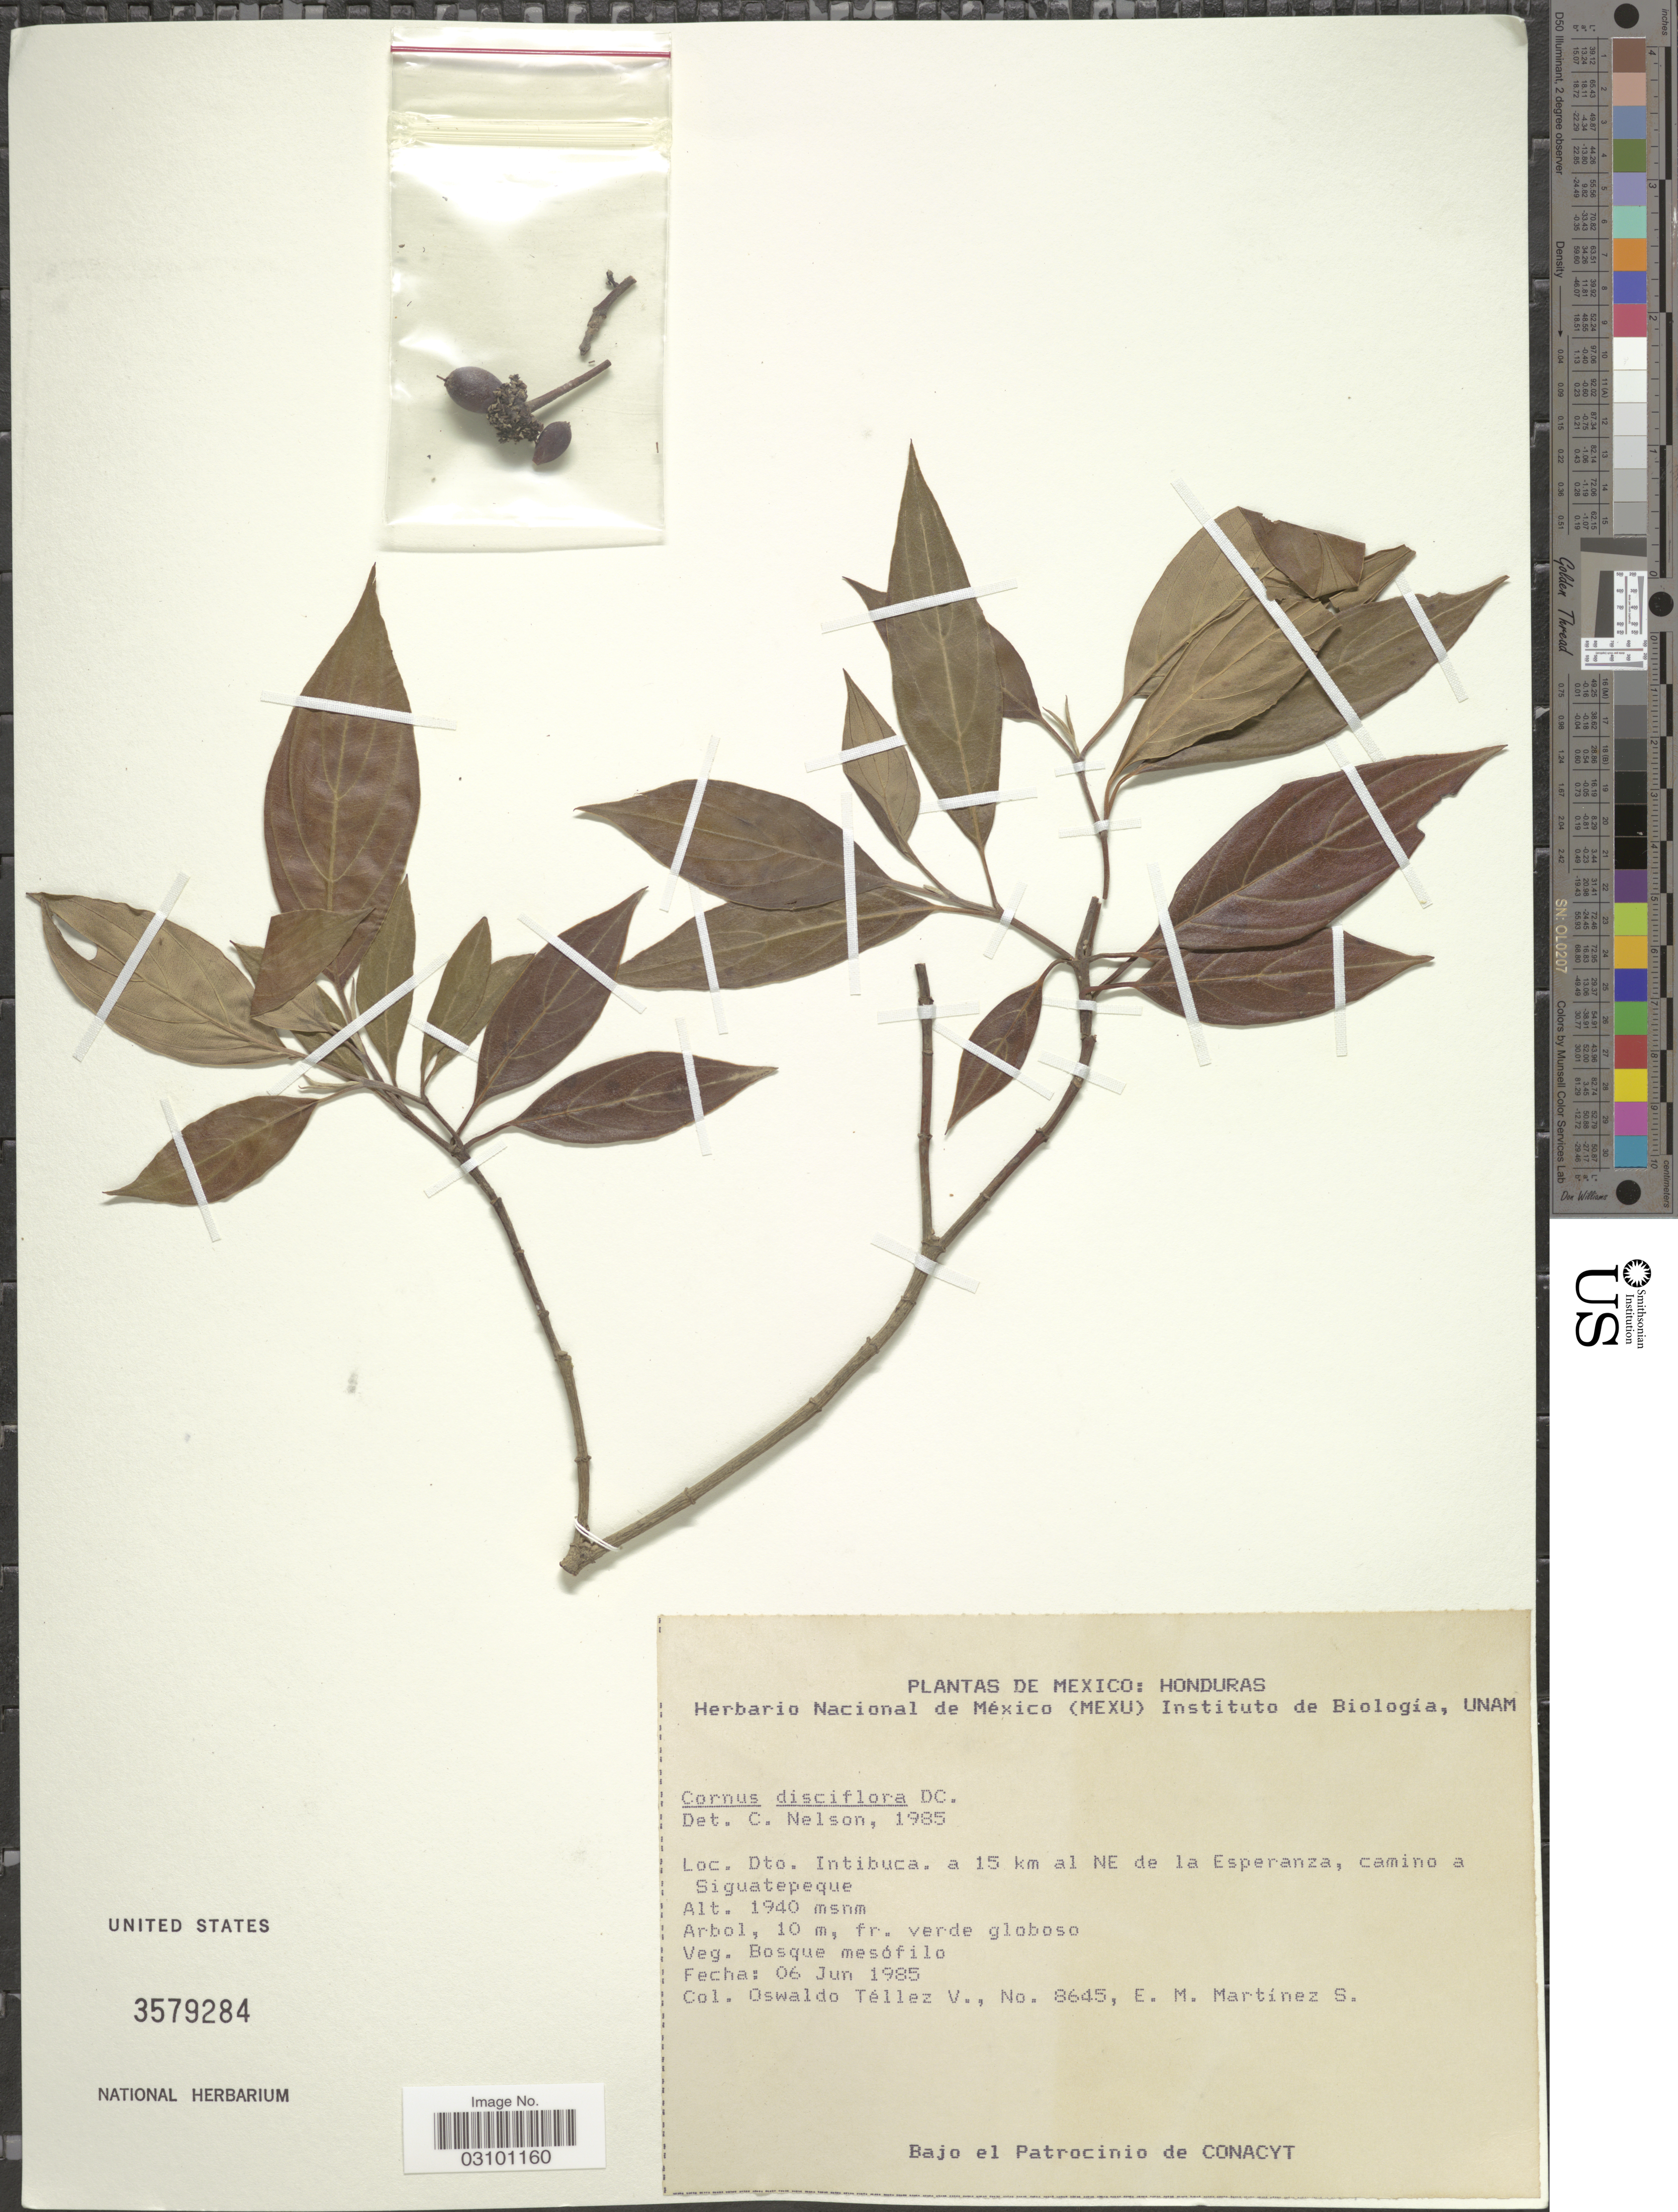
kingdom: Plantae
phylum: Tracheophyta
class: Magnoliopsida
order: Cornales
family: Cornaceae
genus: Cornus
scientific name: Cornus disciflora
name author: Moc. & Sessé ex DC.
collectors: O. Téllez V. & E. M. Martínez S.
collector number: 8645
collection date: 1985-06-06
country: Honduras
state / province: Intibuca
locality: Dto. Intibuca. a 15 km al NE de la Esperanza, camino a Siguatepeque.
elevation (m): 1940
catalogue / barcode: US 3579284